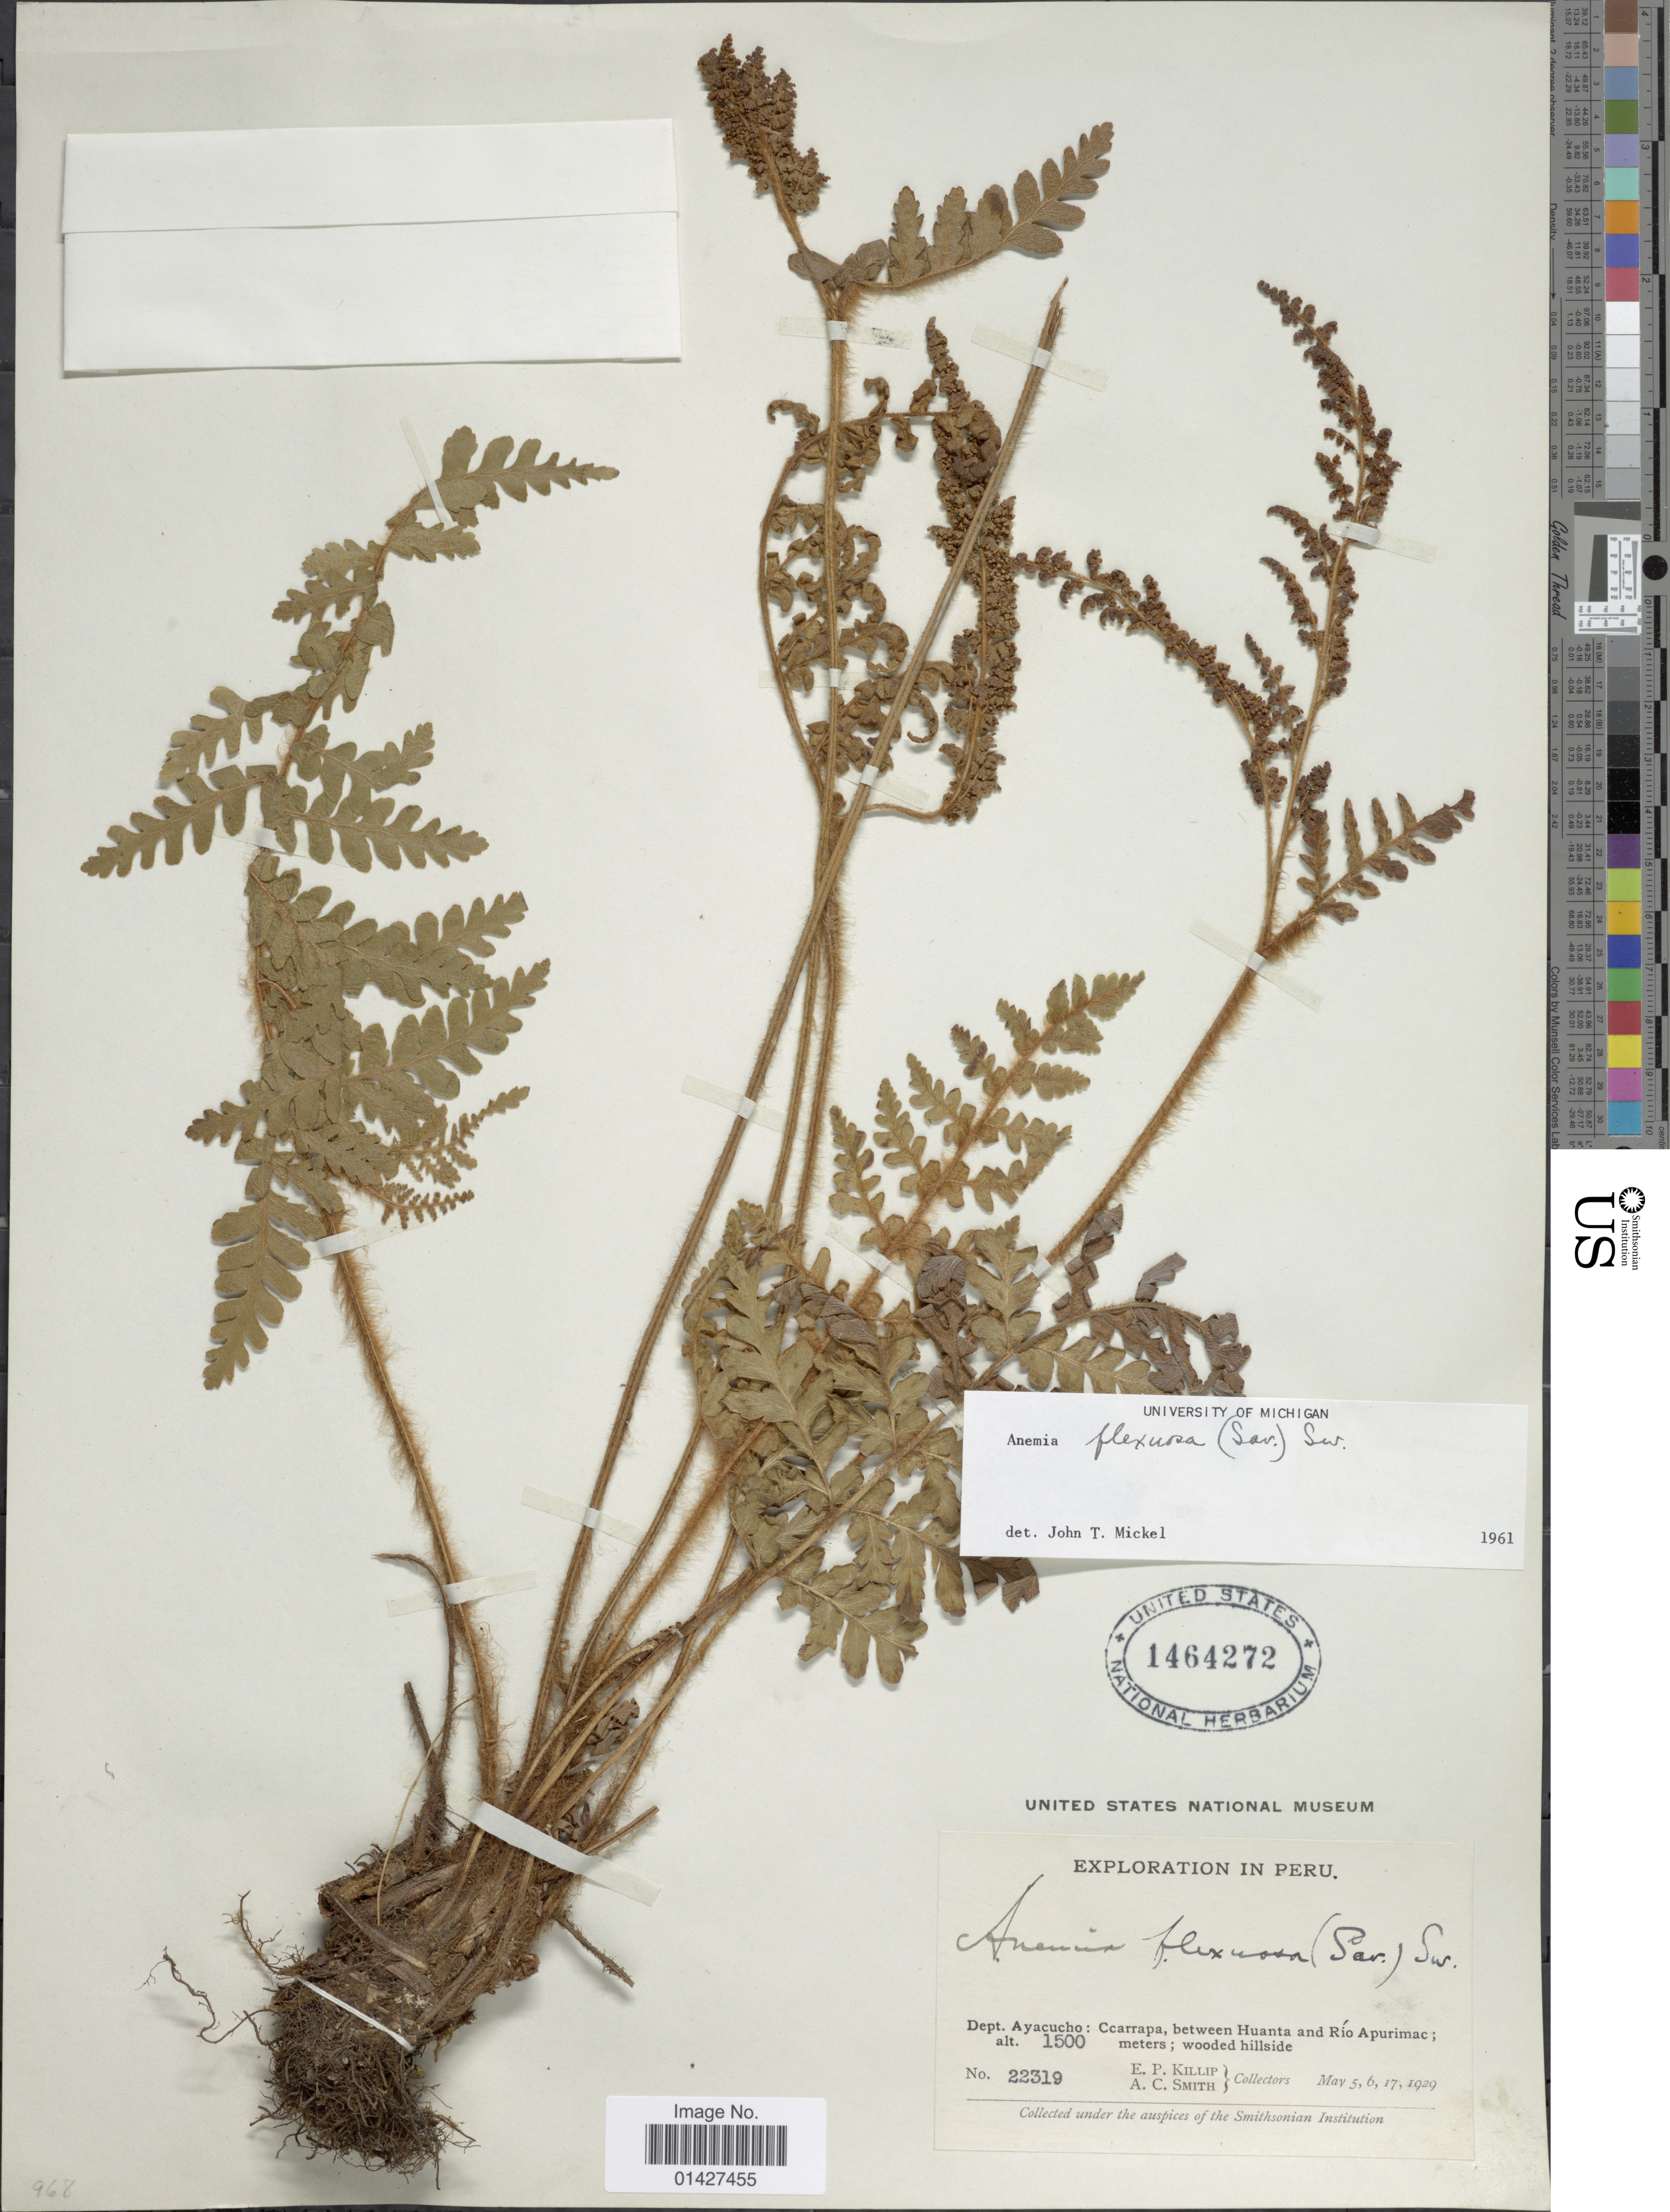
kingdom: Plantae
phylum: Tracheophyta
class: Polypodiopsida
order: Schizaeales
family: Anemiaceae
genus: Anemia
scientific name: Anemia flexuosa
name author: (Savigny) Sw.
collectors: E. P. Killip & A. C. Smith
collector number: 22319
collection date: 1929-05-05/1929-05-17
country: Peru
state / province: Ayacucho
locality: Dept. Ayacucho: Ccarrapa, between Huanta and Río Apurimac; wooded hillside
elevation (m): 1500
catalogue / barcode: US 1464272